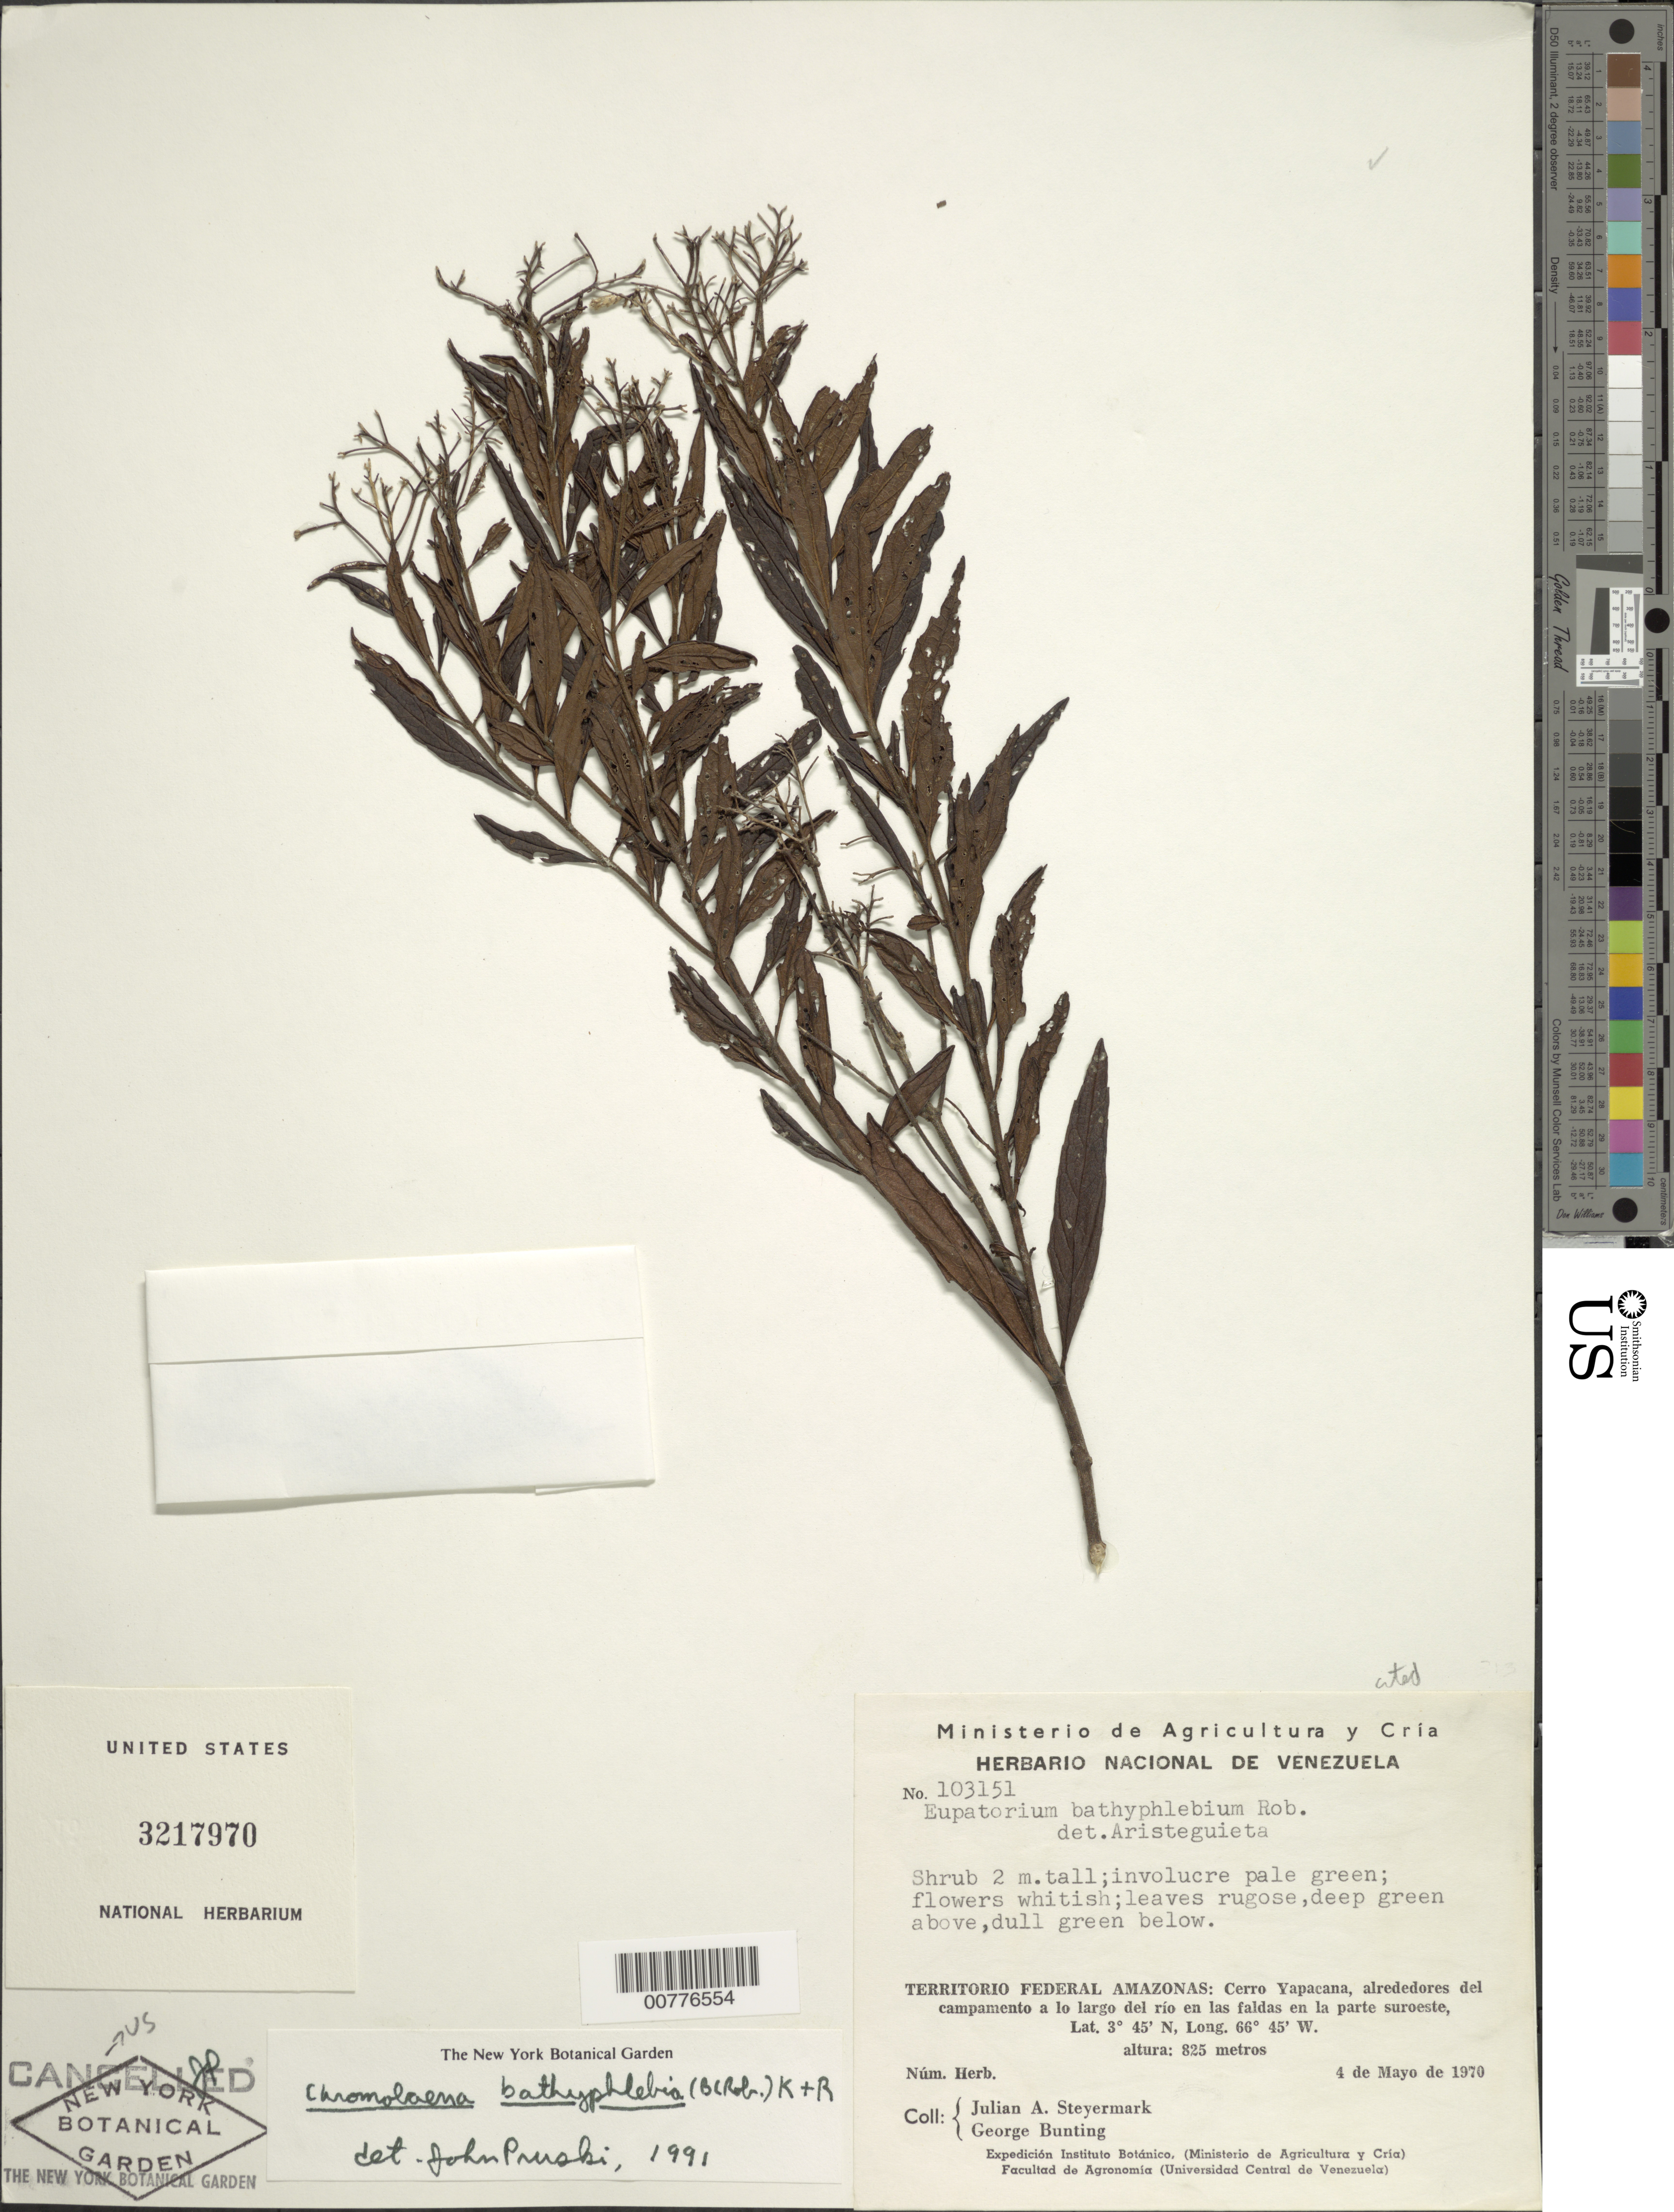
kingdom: Plantae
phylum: Tracheophyta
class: Magnoliopsida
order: Asterales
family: Asteraceae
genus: Chromolaena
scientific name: Chromolaena bathyphlebia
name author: (B.L. Rob.) R.M. King & H. Rob.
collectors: J. Steyermark & G. S. Bunting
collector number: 103151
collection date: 1970-05-04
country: Venezuela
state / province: Amazonas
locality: Territorio Federal Amazonas: Cerro Yapacana, alrededores del campamento a lo largo del río en las faldas en la parte suroeste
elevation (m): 825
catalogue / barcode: US 3217970